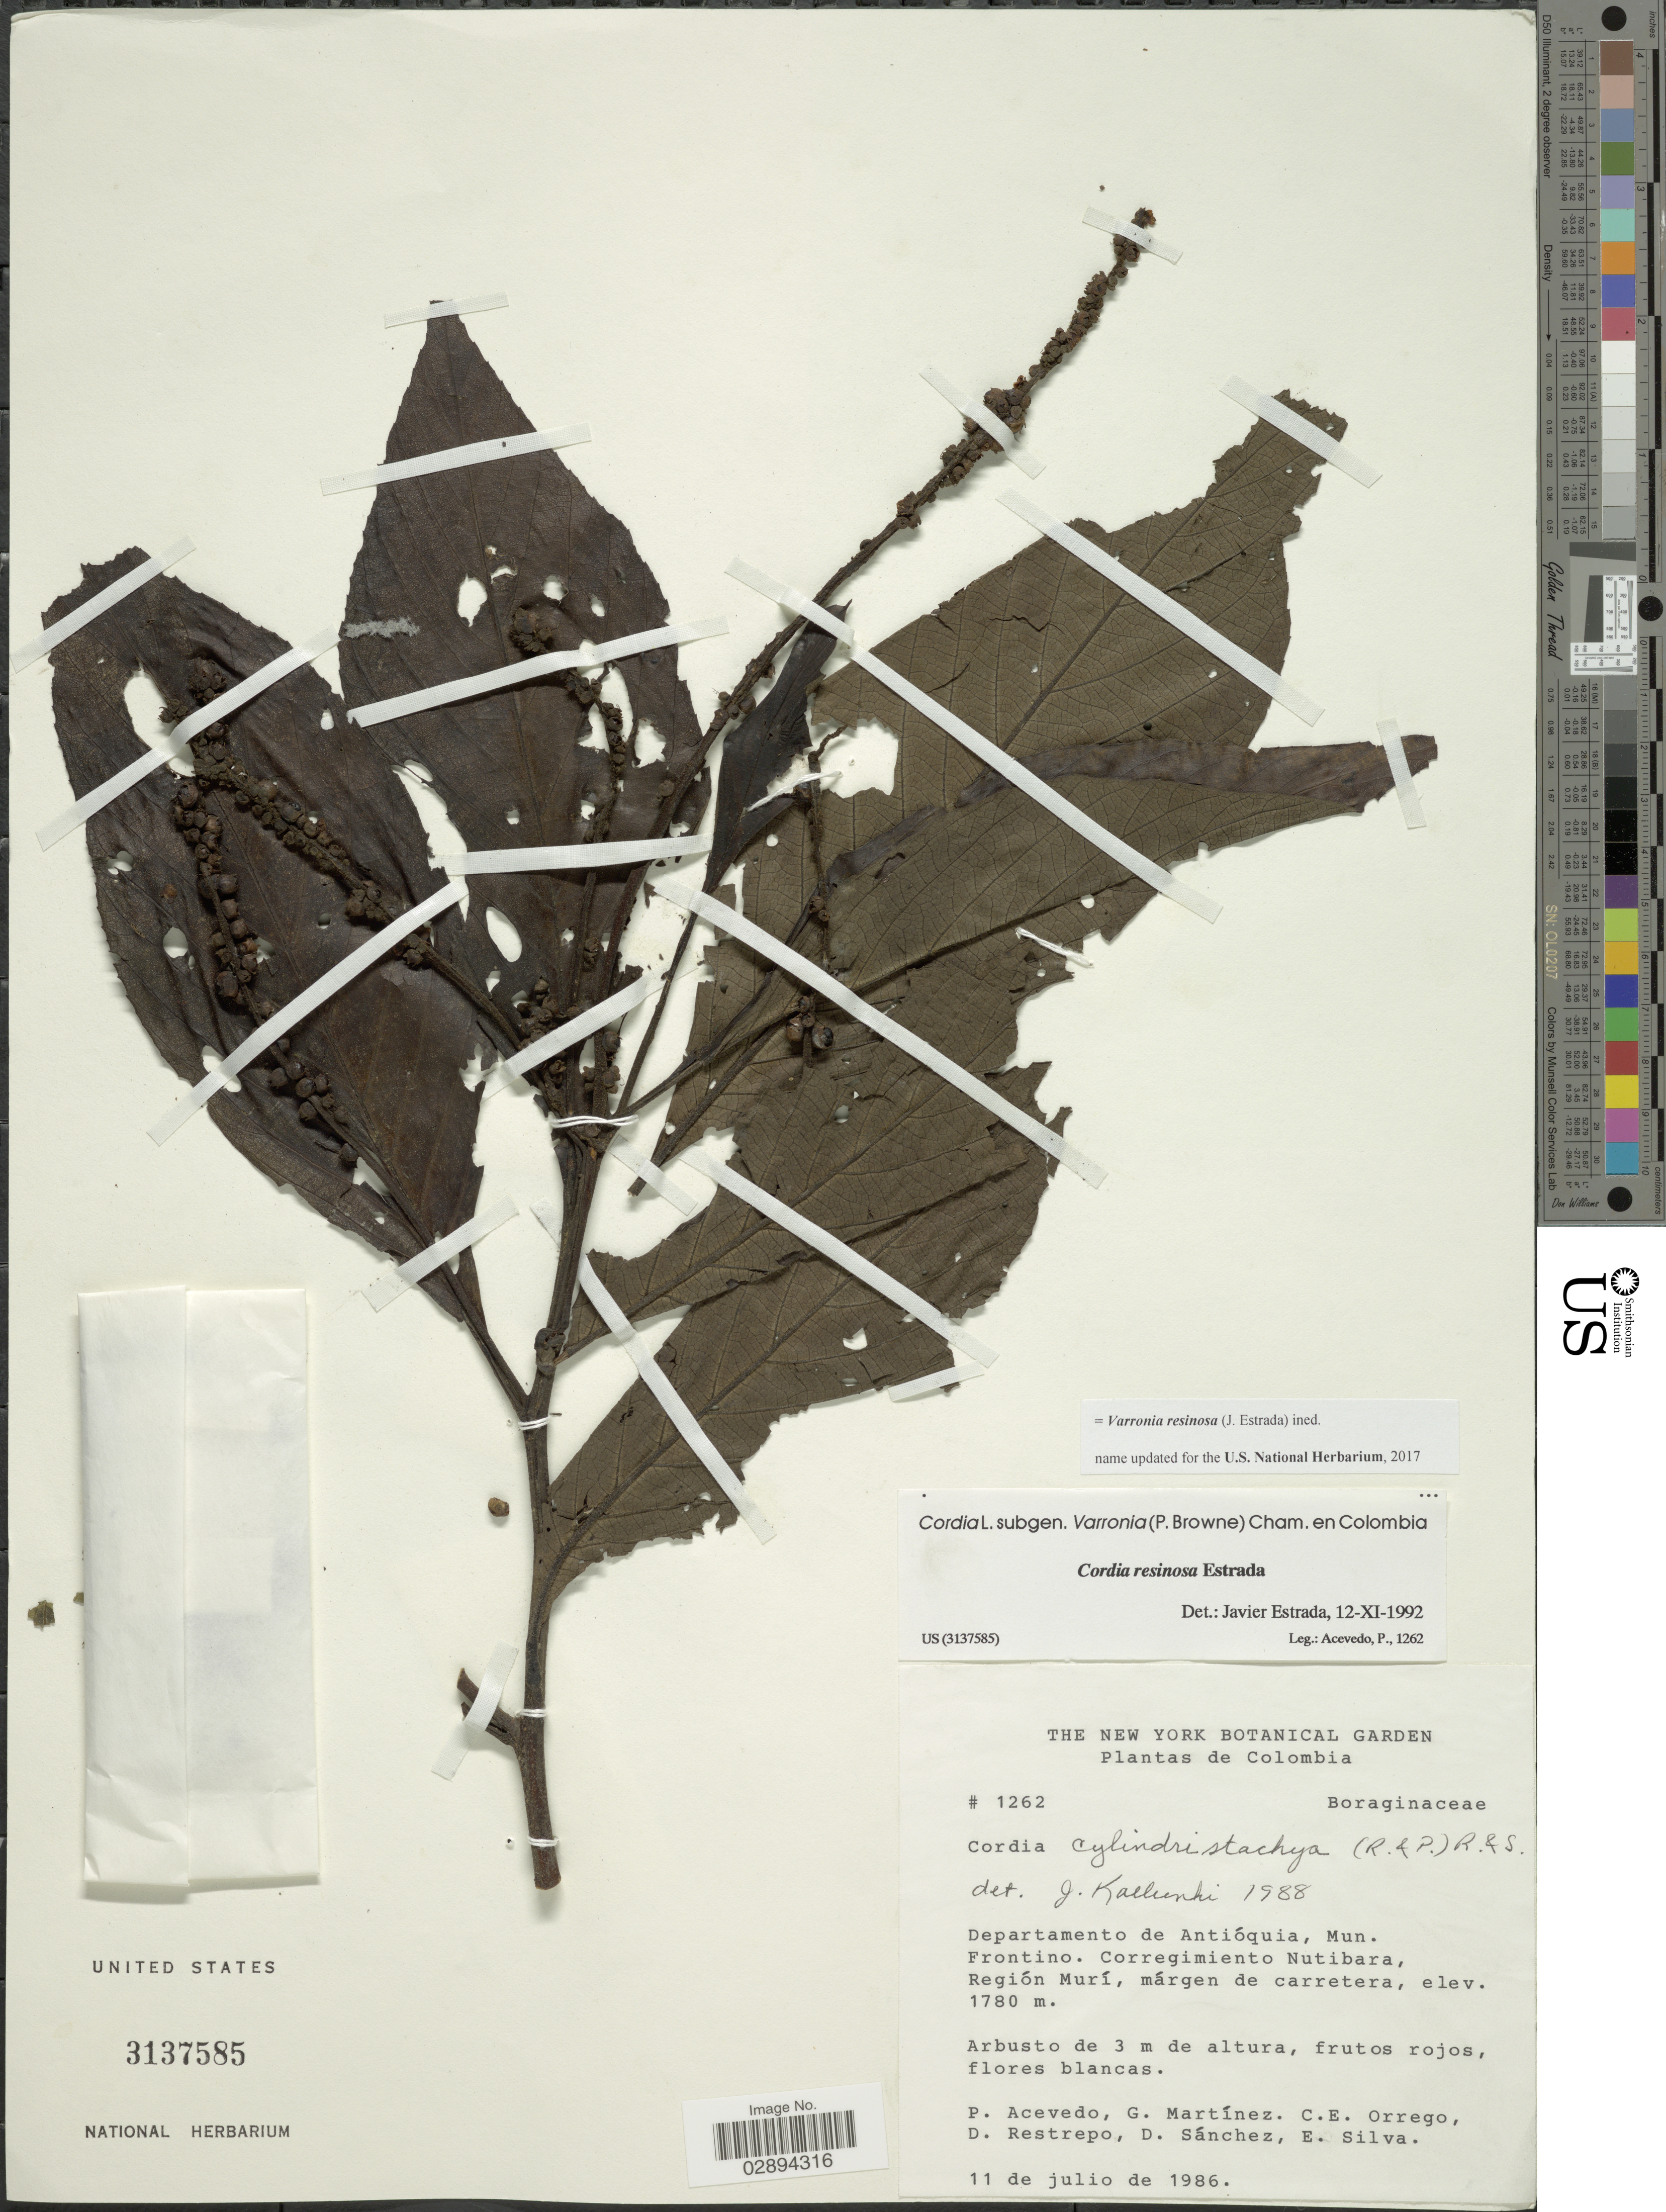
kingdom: Plantae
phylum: Tracheophyta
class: Magnoliopsida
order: Boraginales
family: Cordiaceae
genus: Varronia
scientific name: Varronia resinosa (J. Estrada) comb. nov. ined.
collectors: P. Acevedo-Rodr., G. Martínez, C. Orrego, D. Restrepo & et al.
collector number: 1262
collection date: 1986-07-11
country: Colombia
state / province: Antioquia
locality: Departamento de Antióquia, Mun. Frontino, Corregimiento Nutibara, Región Murí, márgen de carretera.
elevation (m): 1780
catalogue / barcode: US 3137585